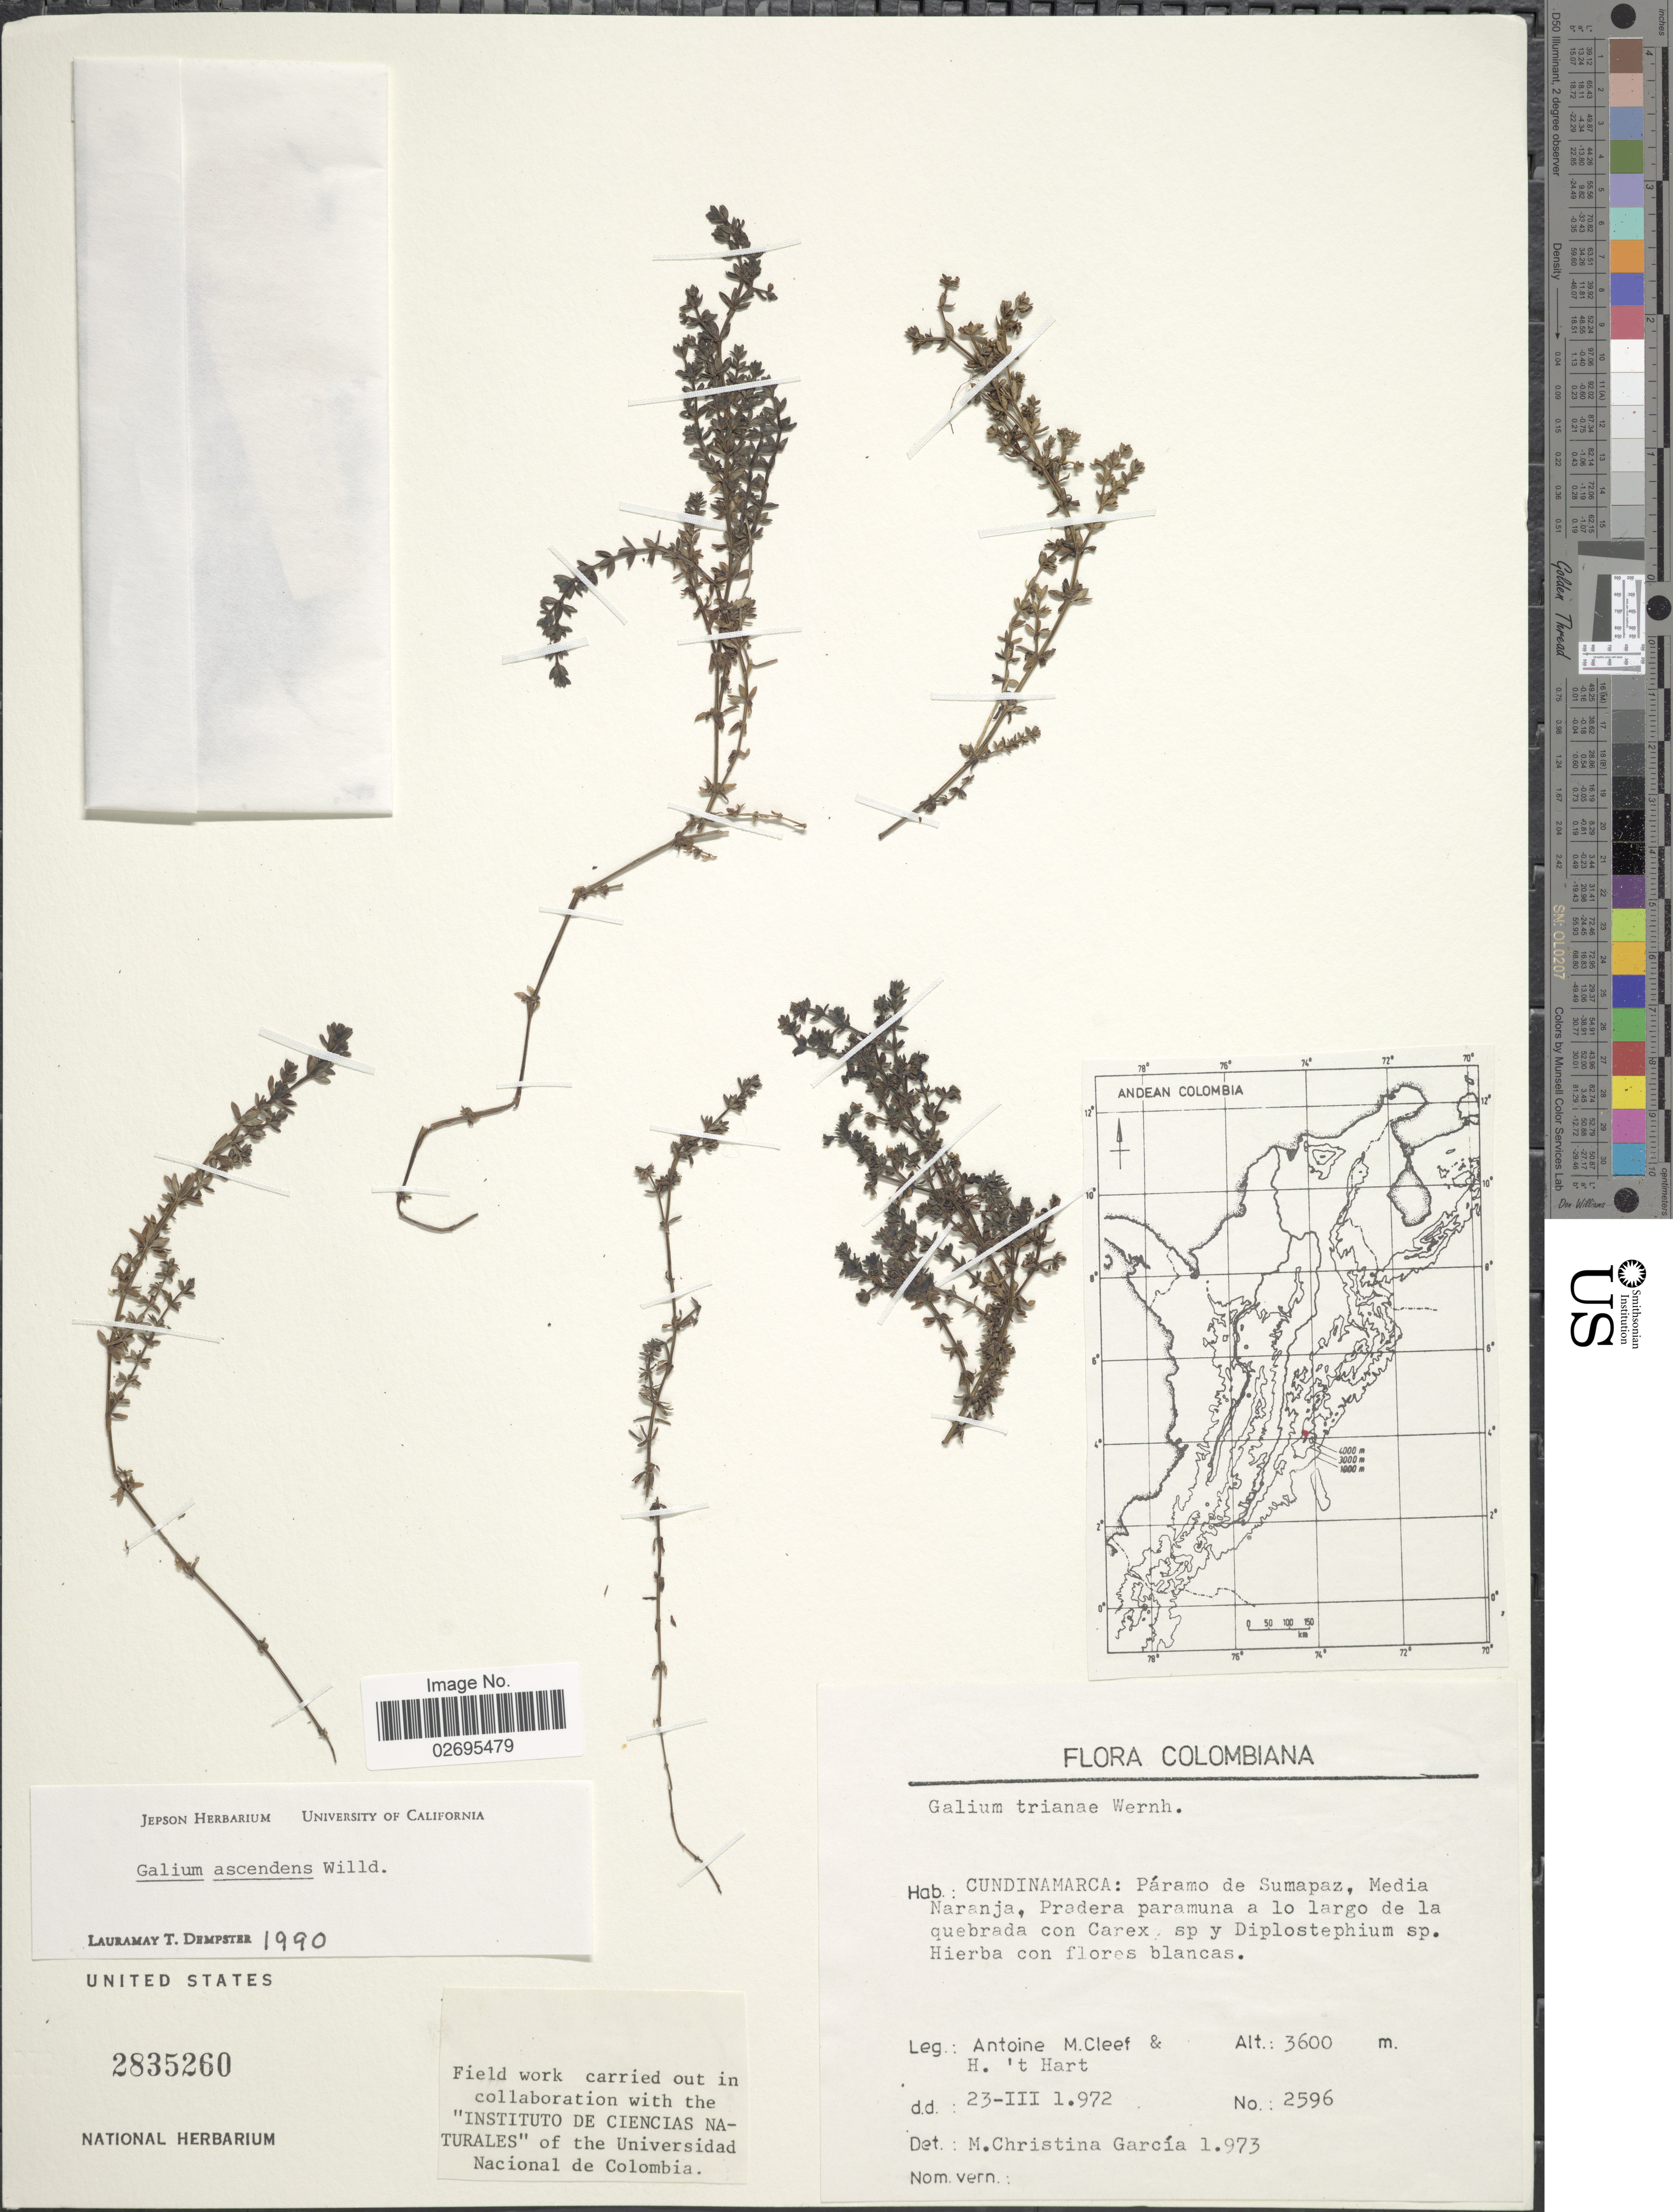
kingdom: Plantae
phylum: Tracheophyta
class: Magnoliopsida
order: Gentianales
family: Rubiaceae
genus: Galium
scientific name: Galium ascendens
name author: Willd. ex Spreng.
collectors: A. M. Cleef & H. Hart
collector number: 2596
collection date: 1972-03-23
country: Colombia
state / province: Cundinamarca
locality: Páramo de Sumapaz, Media Naranja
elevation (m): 3600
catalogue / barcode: US 2835260